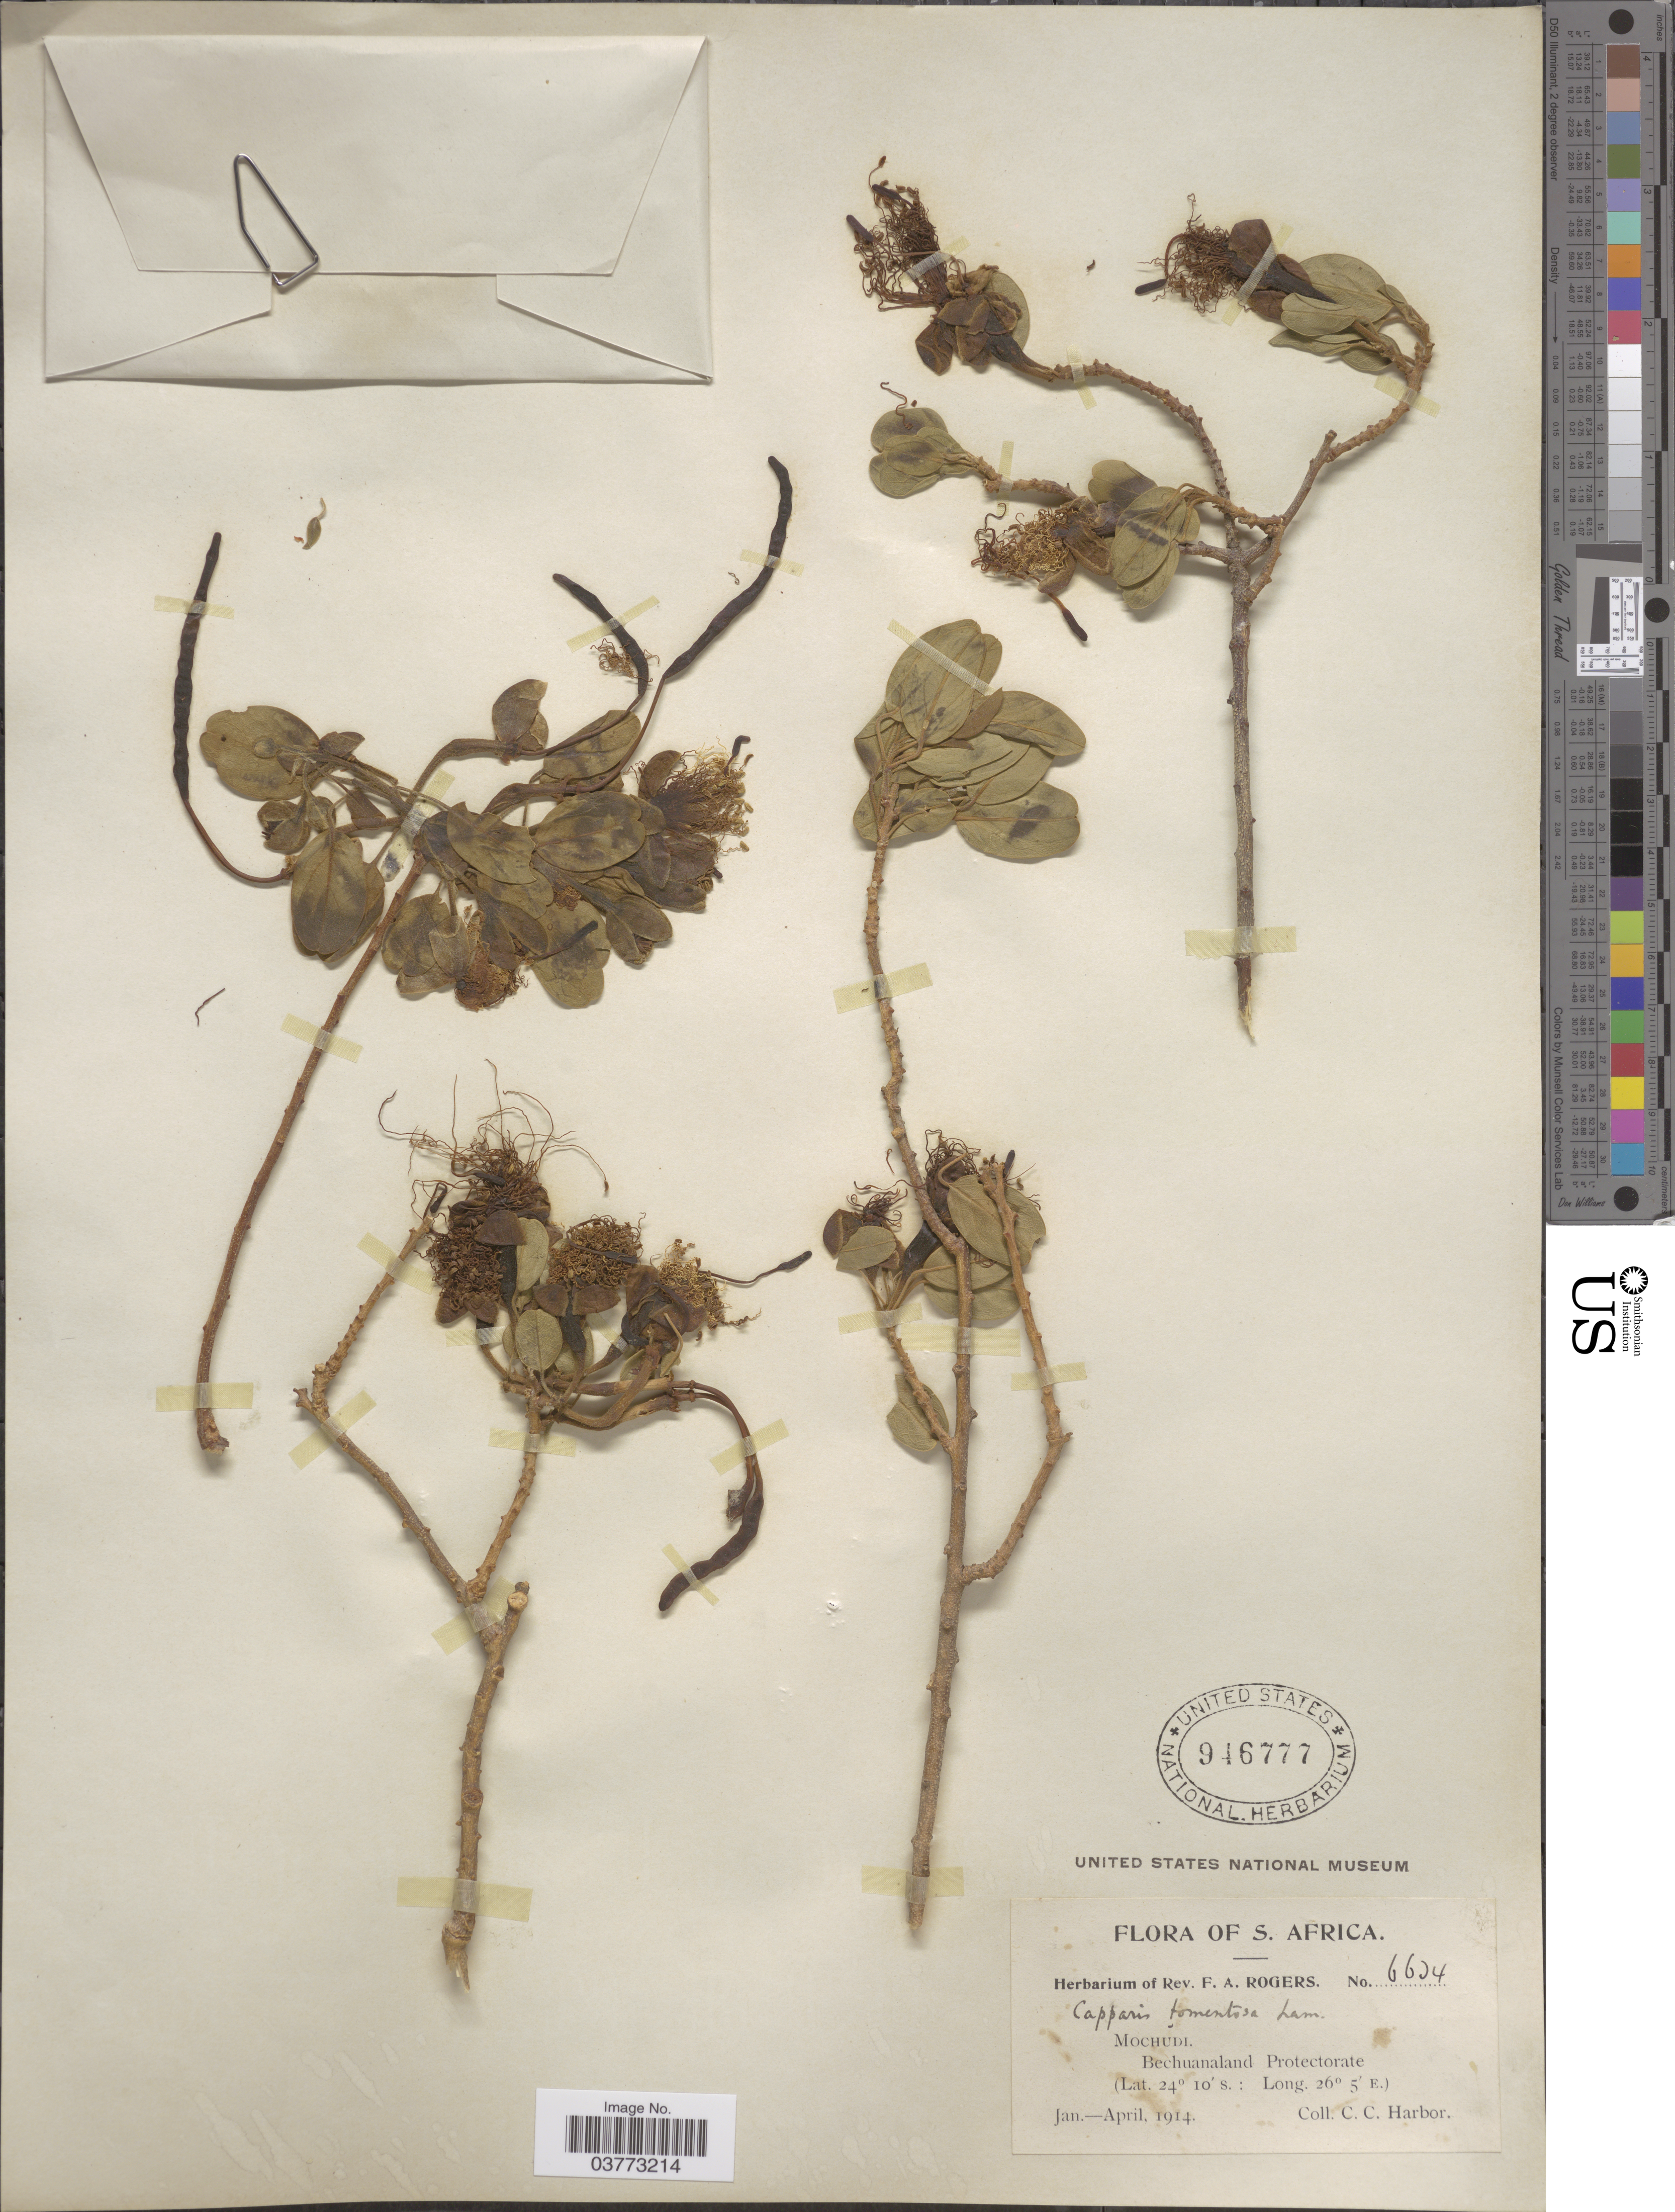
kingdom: Plantae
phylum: Tracheophyta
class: Magnoliopsida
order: Brassicales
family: Capparaceae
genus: Capparis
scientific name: Capparis tomentosa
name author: Lam.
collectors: C. Harbor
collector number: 6654*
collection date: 1914-01/1914-04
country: Botswana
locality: Mochudi. Bechuanaland Protectorate.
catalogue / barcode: US 946777